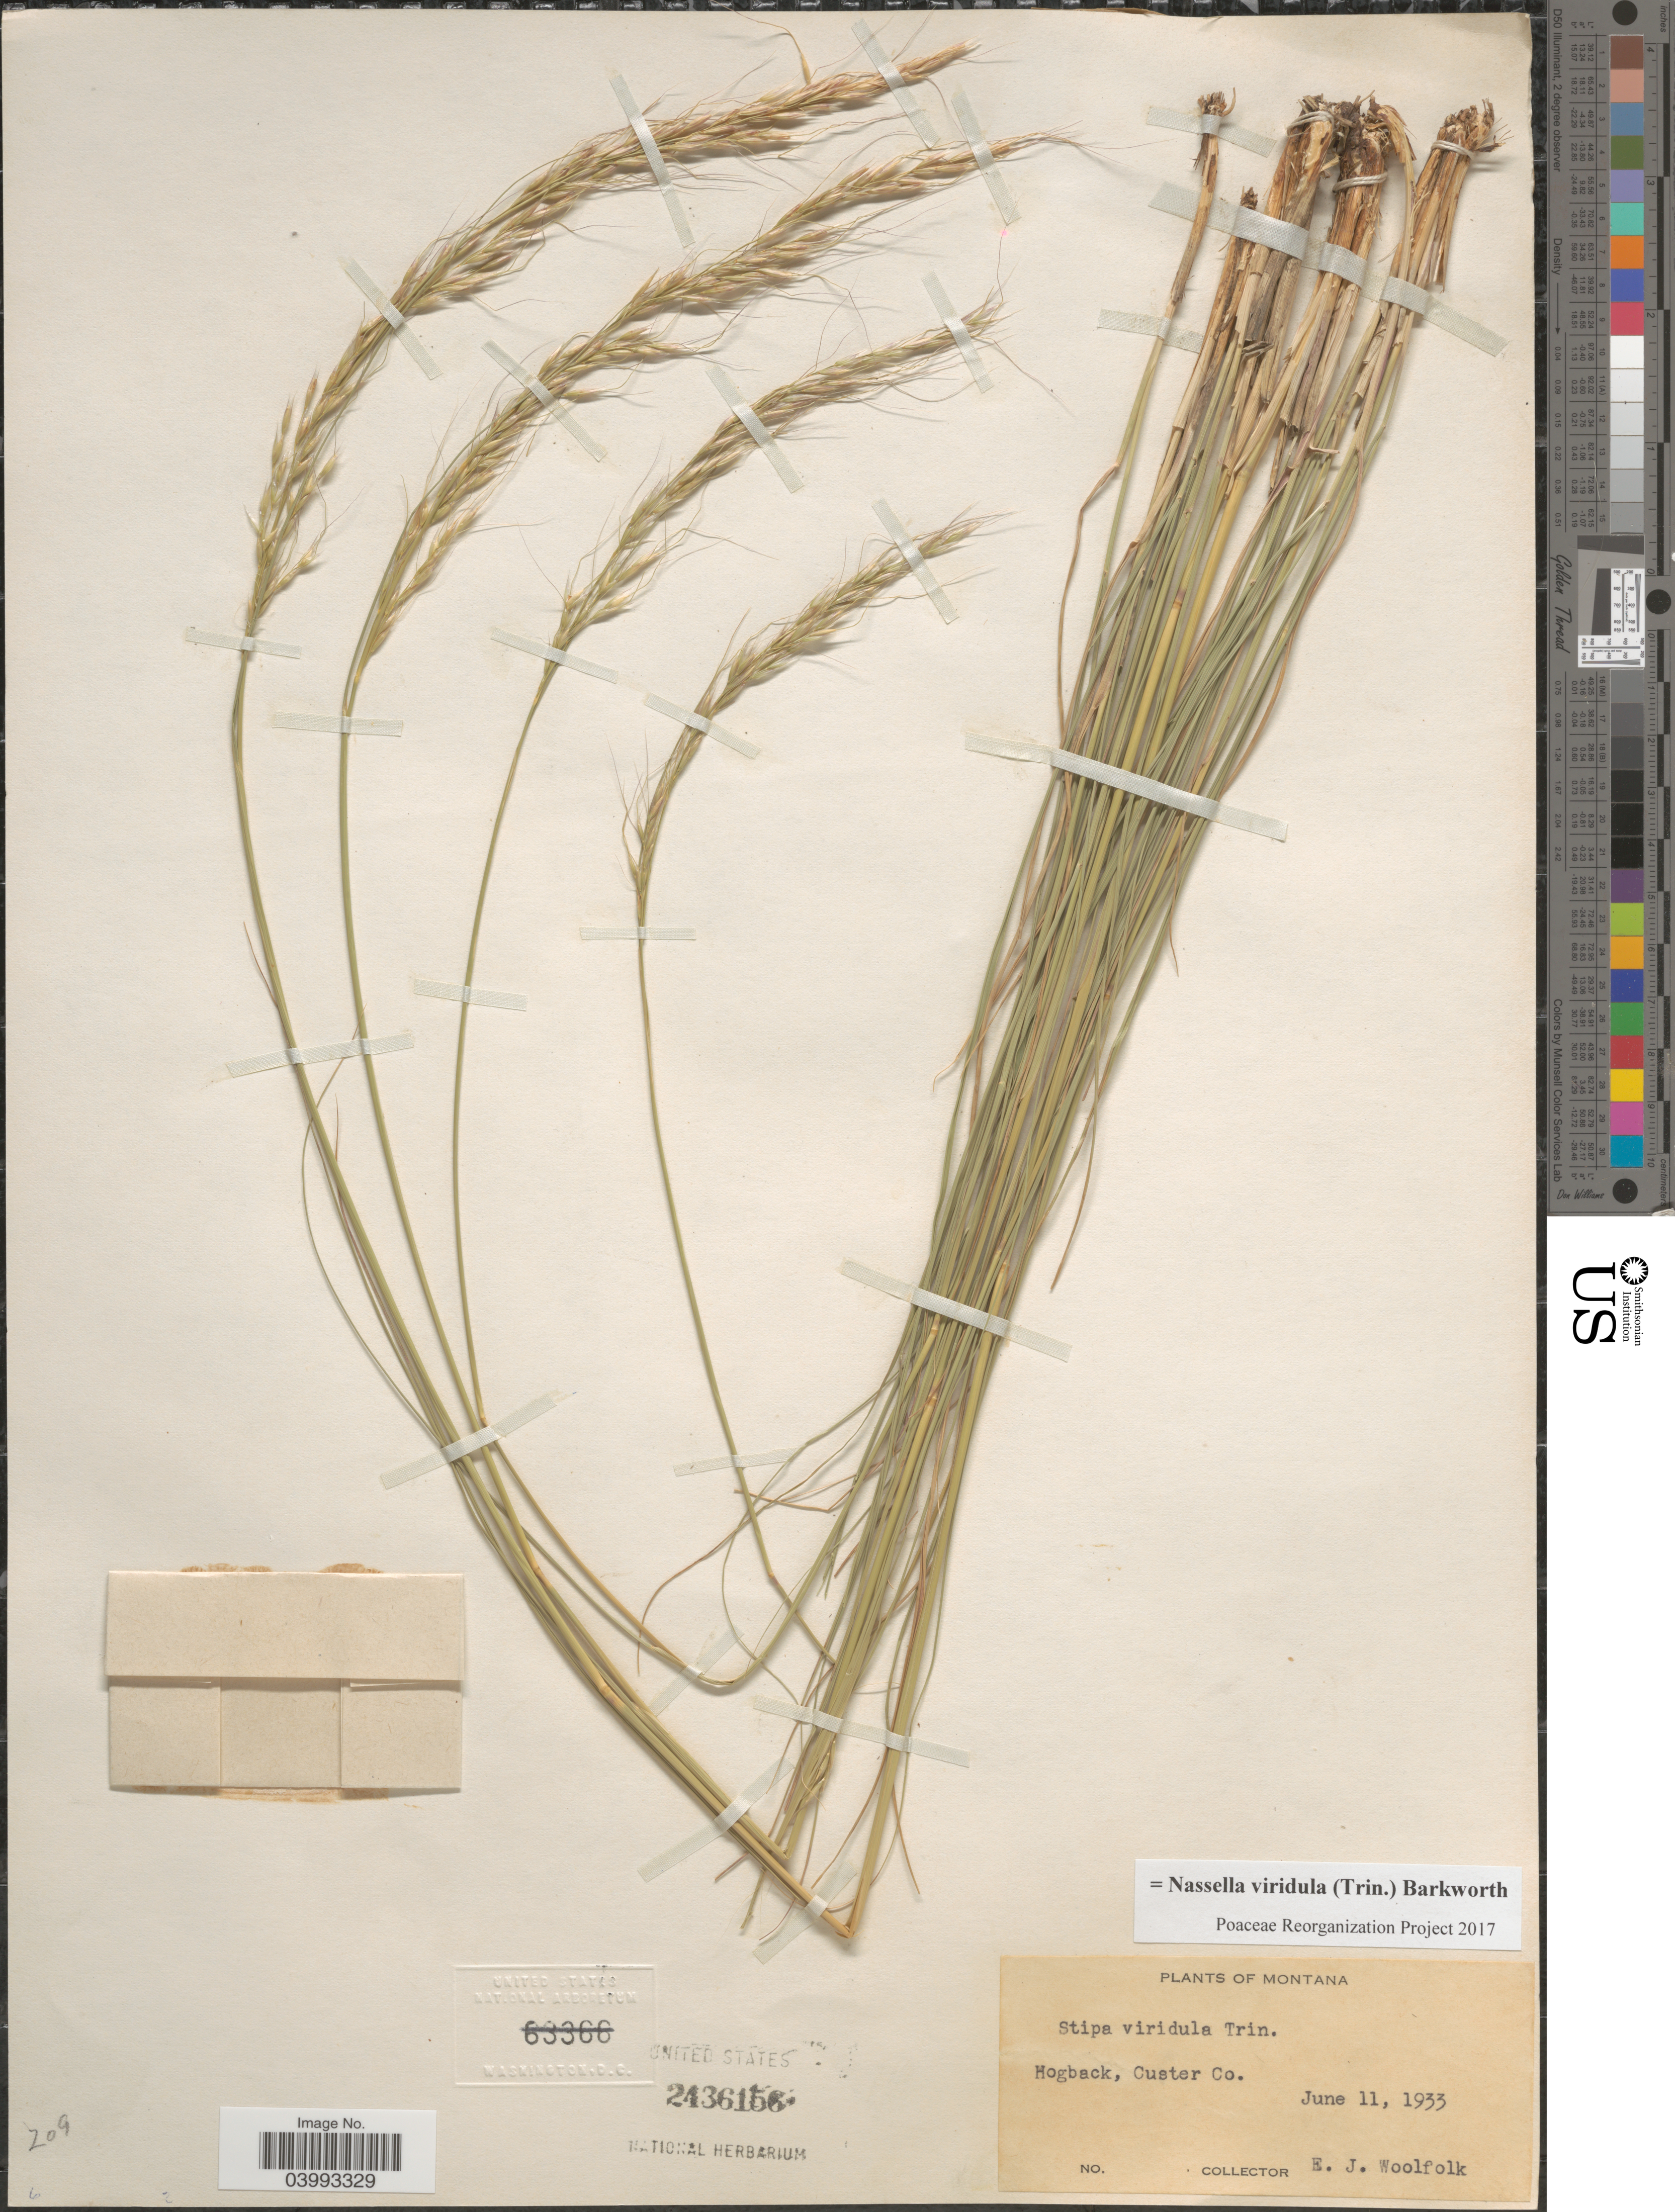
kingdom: Plantae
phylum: Tracheophyta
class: Liliopsida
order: Poales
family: Poaceae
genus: Nassella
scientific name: Nassella viridula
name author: (Trin.) Barkworth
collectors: E. Woolfolk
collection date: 1933-06-11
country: United States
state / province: Montana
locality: Hogback, Custer Co.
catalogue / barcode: US 2436156